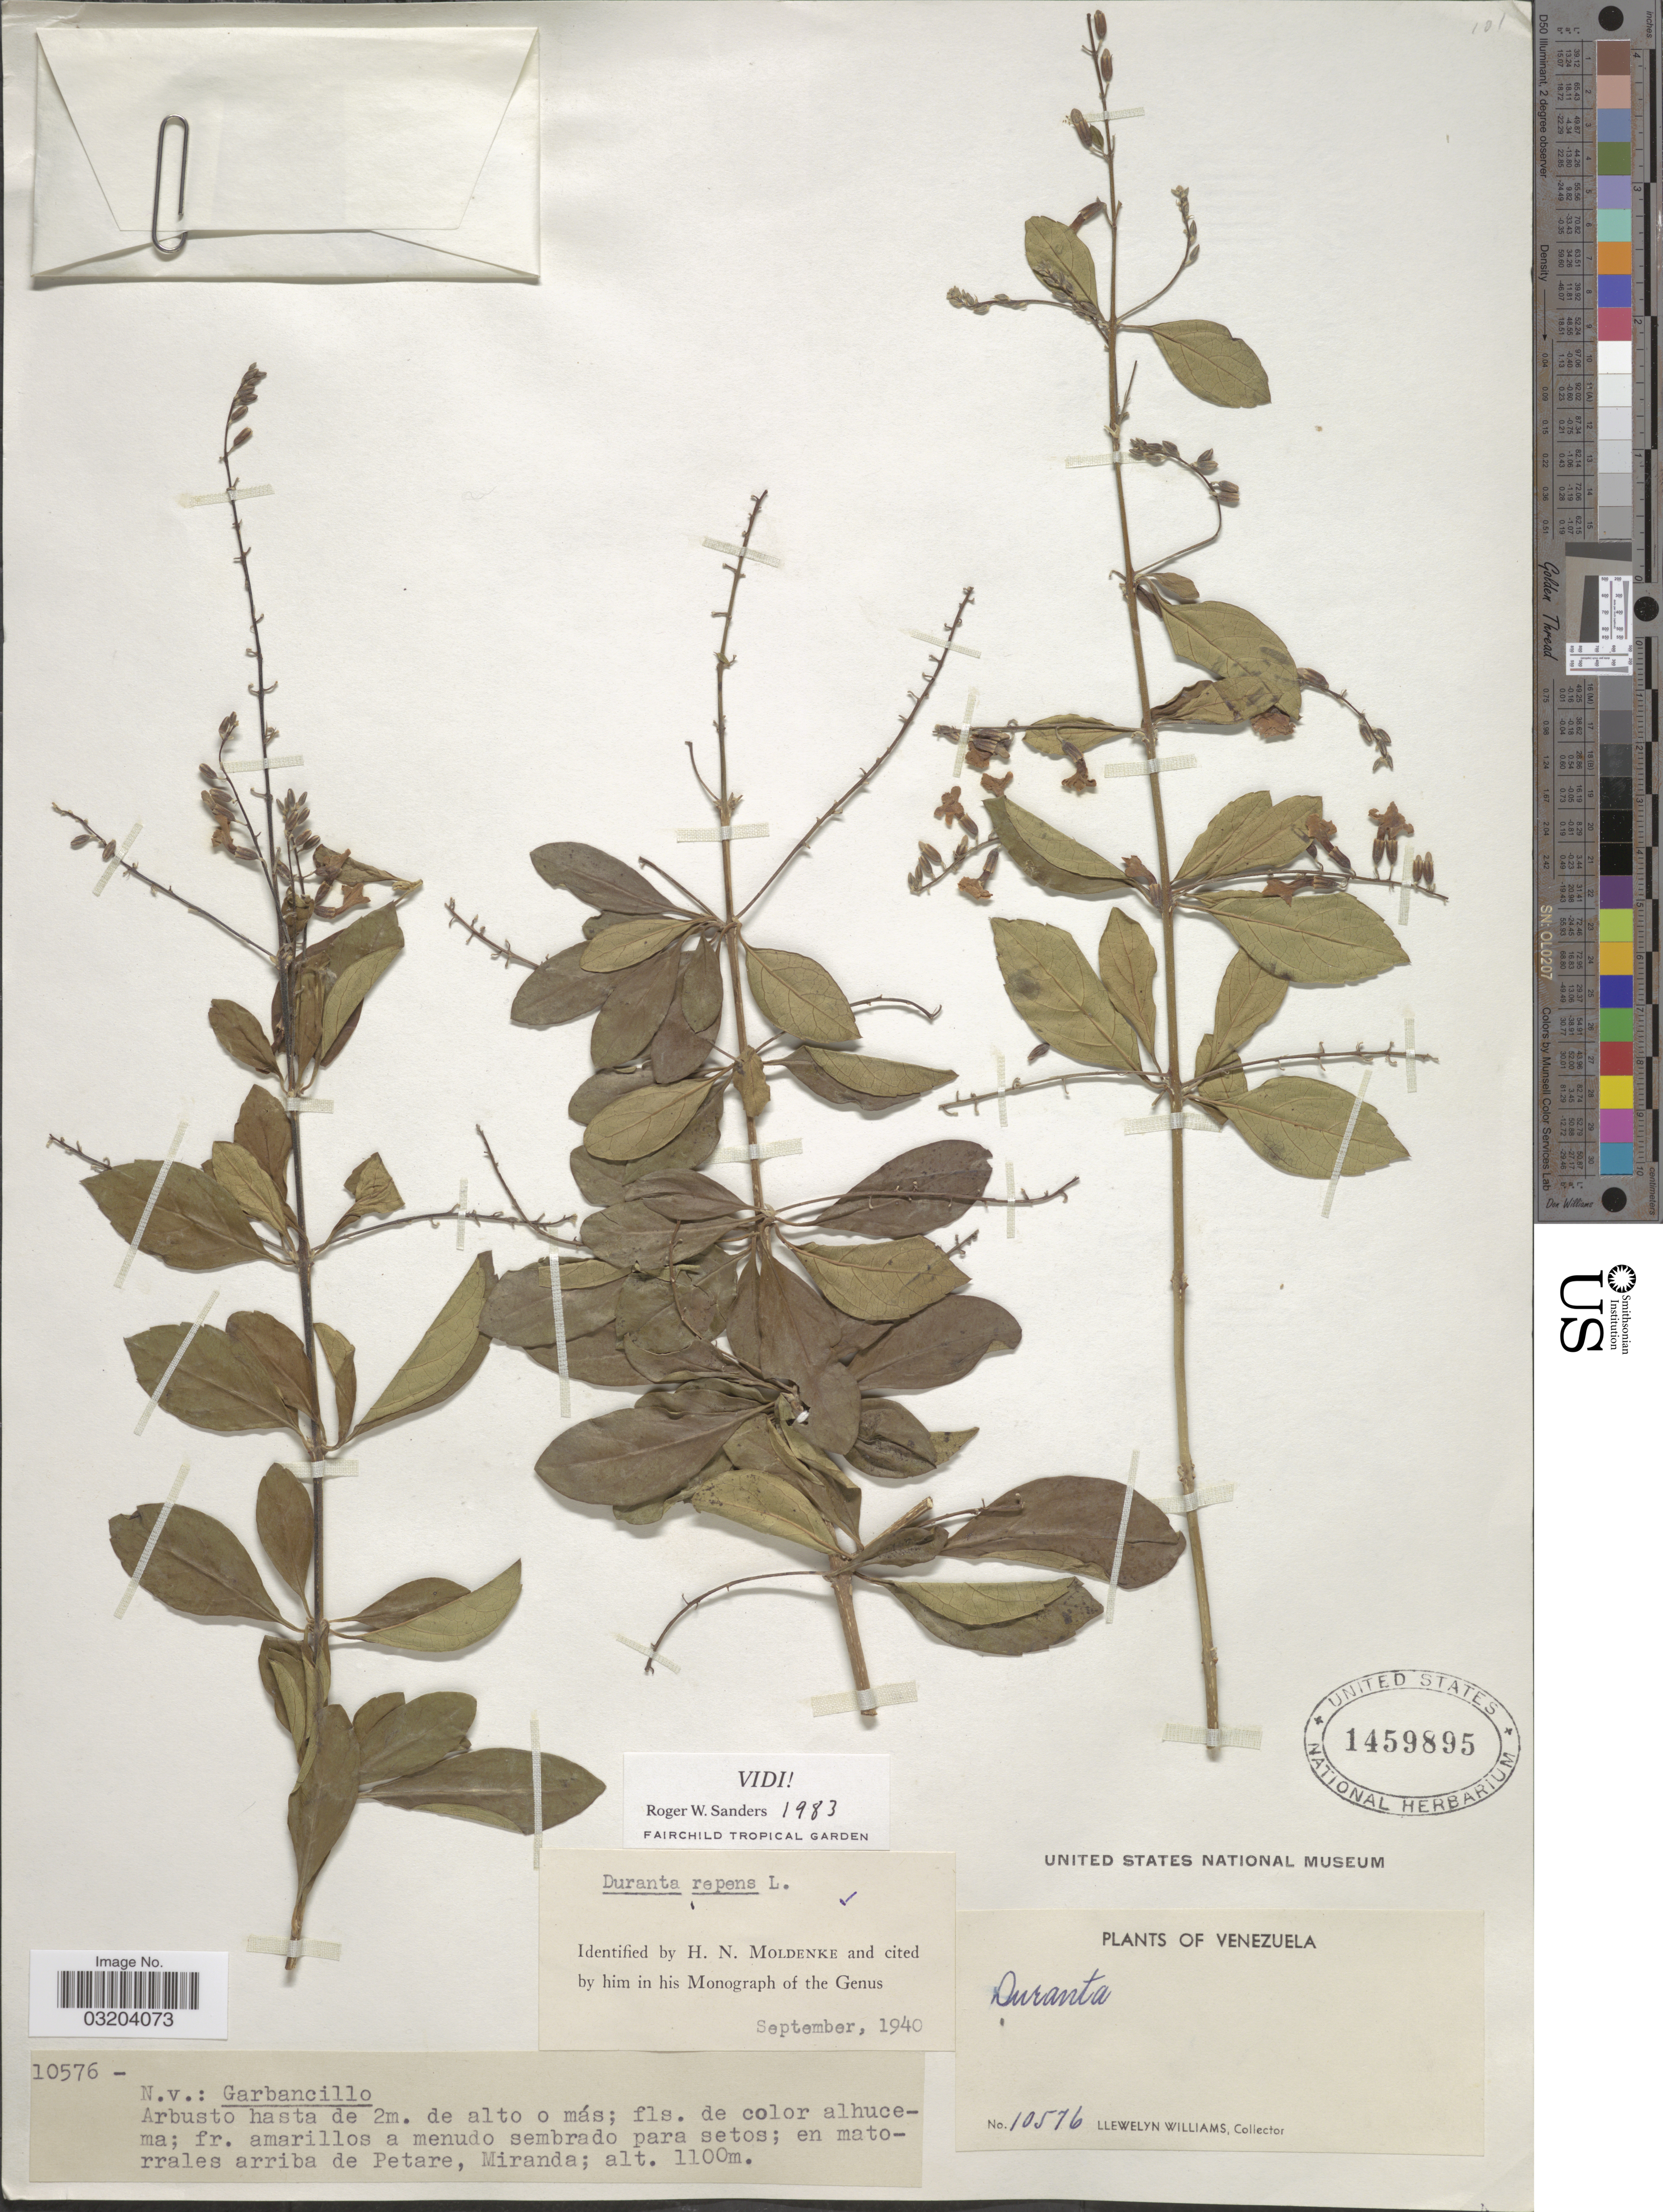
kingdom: Plantae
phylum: Tracheophyta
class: Magnoliopsida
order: Lamiales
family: Verbenaceae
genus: Duranta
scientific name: Duranta erecta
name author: L.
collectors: Ll. Williams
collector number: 10576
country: Venezuela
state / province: Miranda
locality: En matorrales arriba de Petare.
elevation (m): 1100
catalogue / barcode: US 1459895